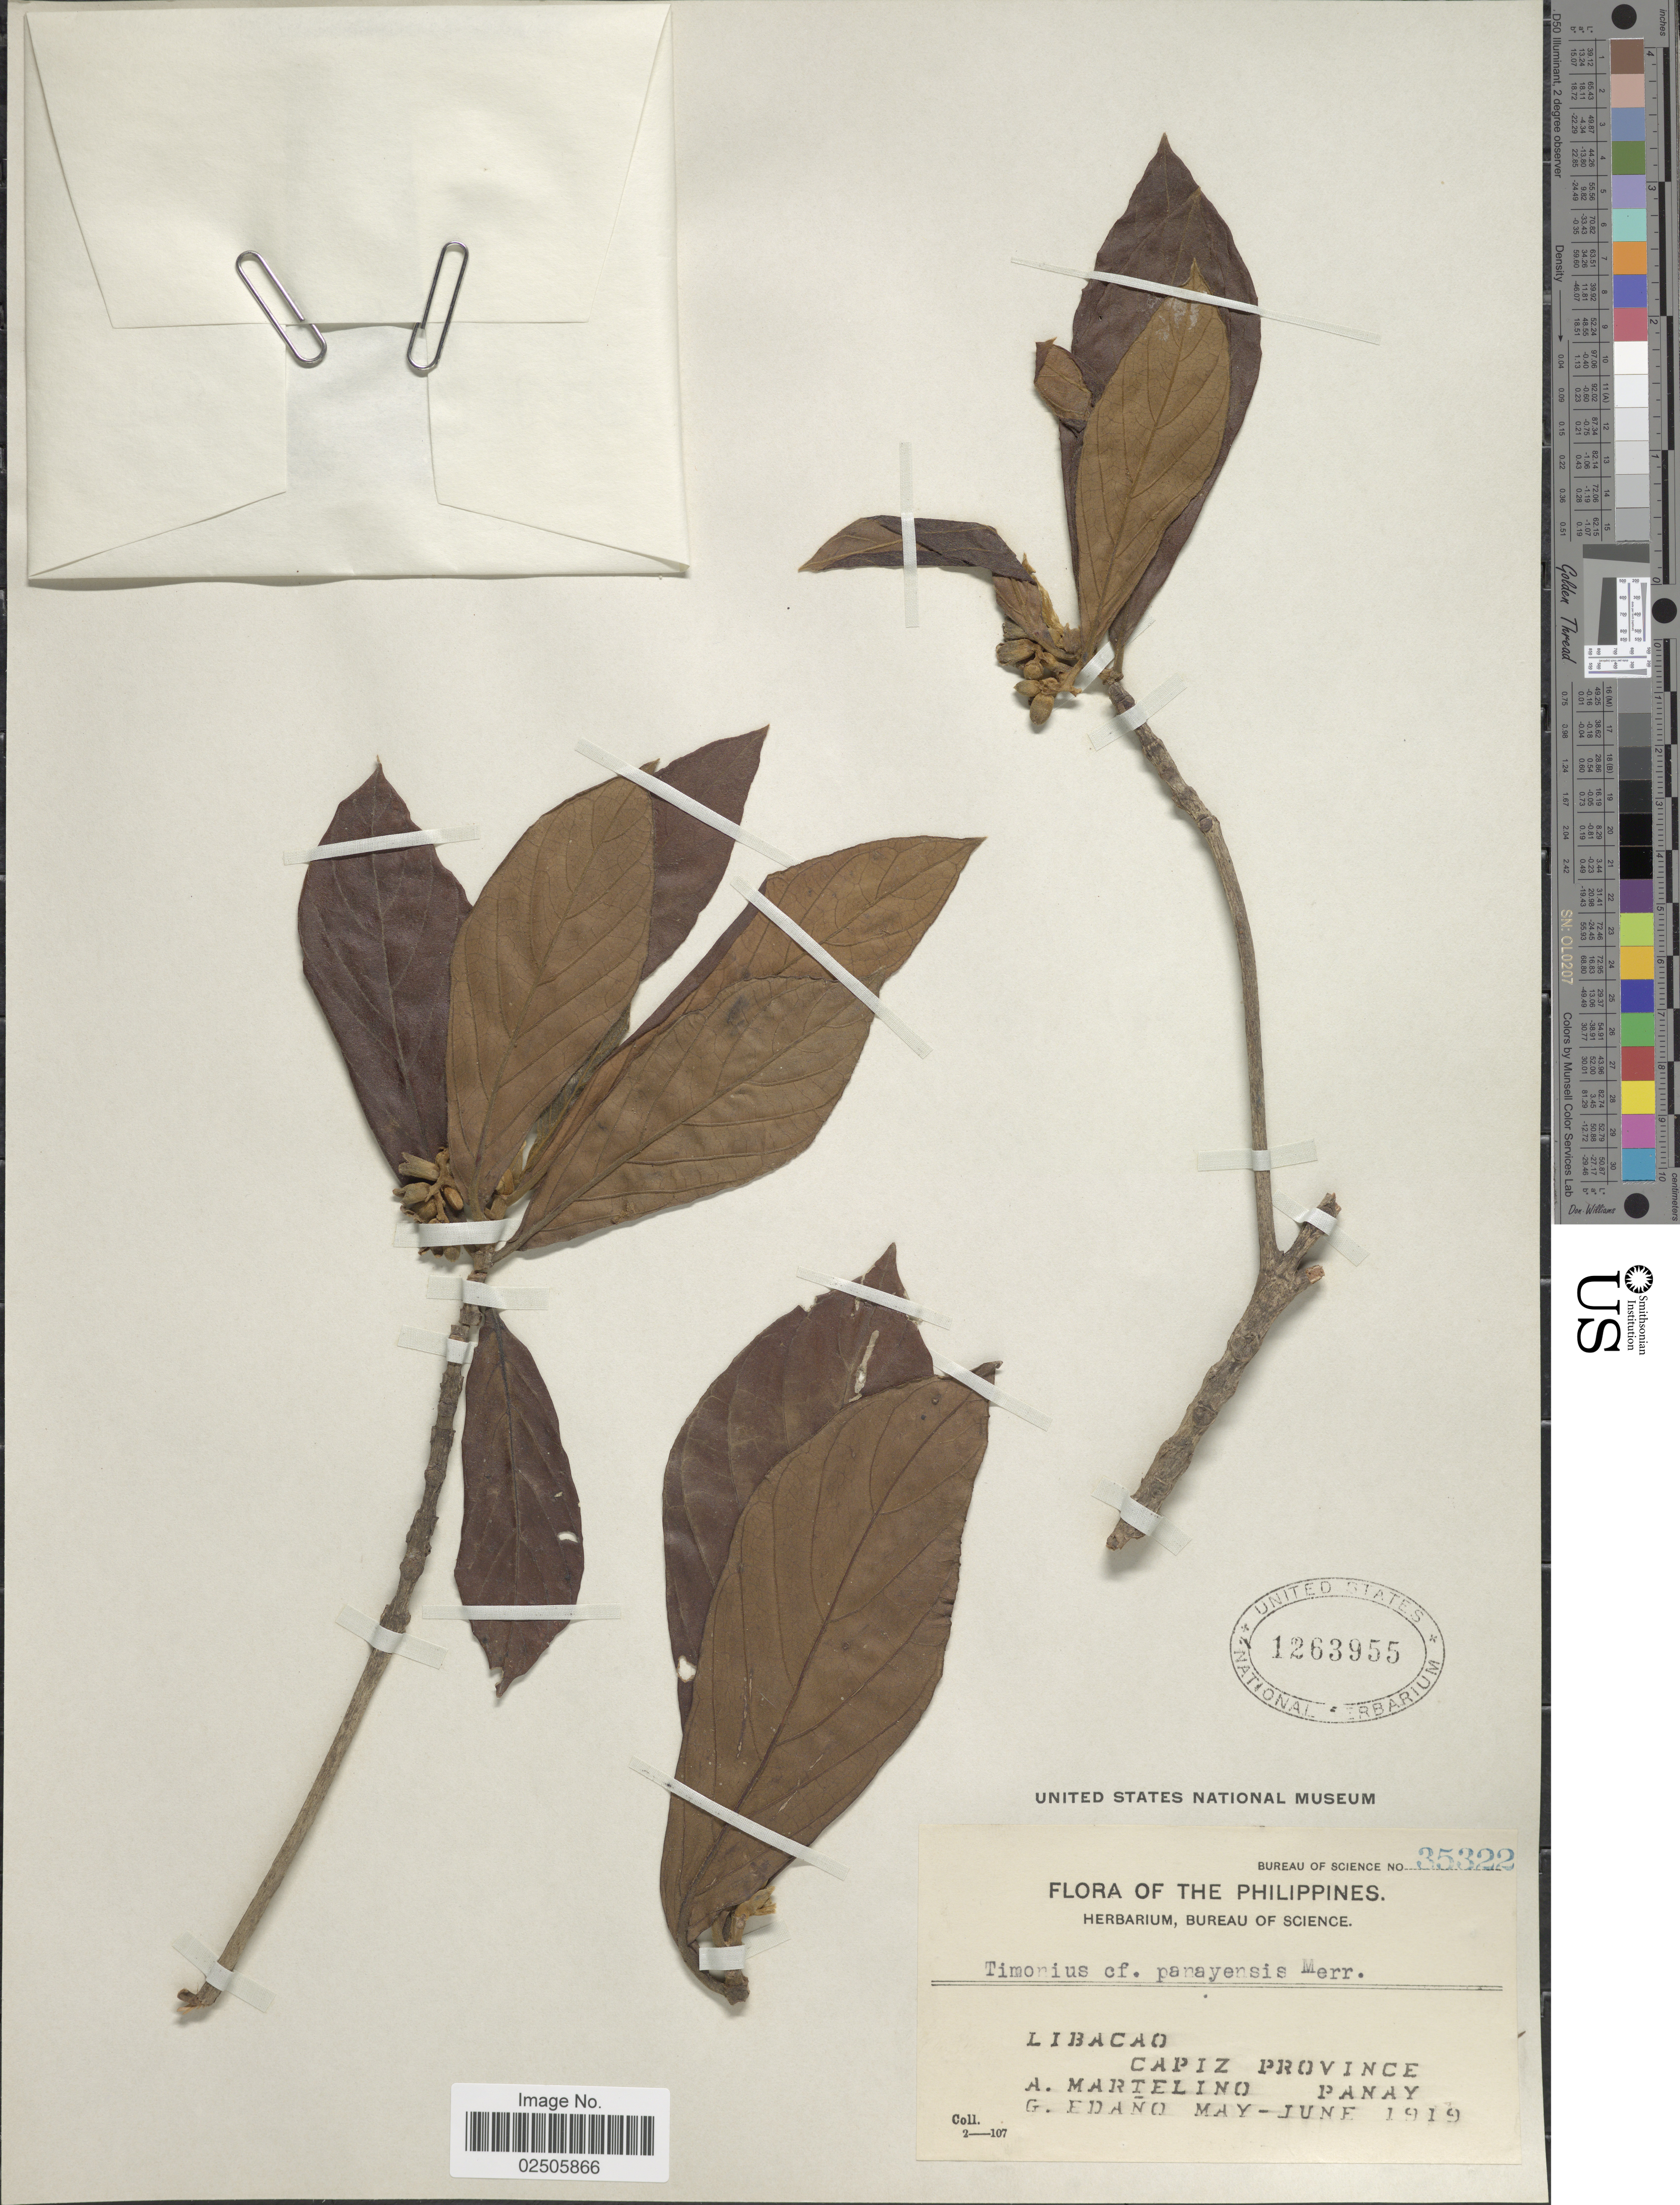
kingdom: Plantae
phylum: Tracheophyta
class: Magnoliopsida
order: Gentianales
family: Rubiaceae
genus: Timonius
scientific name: Timonius panayensis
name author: Merr.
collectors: A. Martelino & G. Edaño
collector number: Bureau Of Science 35322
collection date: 1919-05/1919-06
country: Philippines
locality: Libacao, Capiz Province, Panay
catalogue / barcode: US 1263955